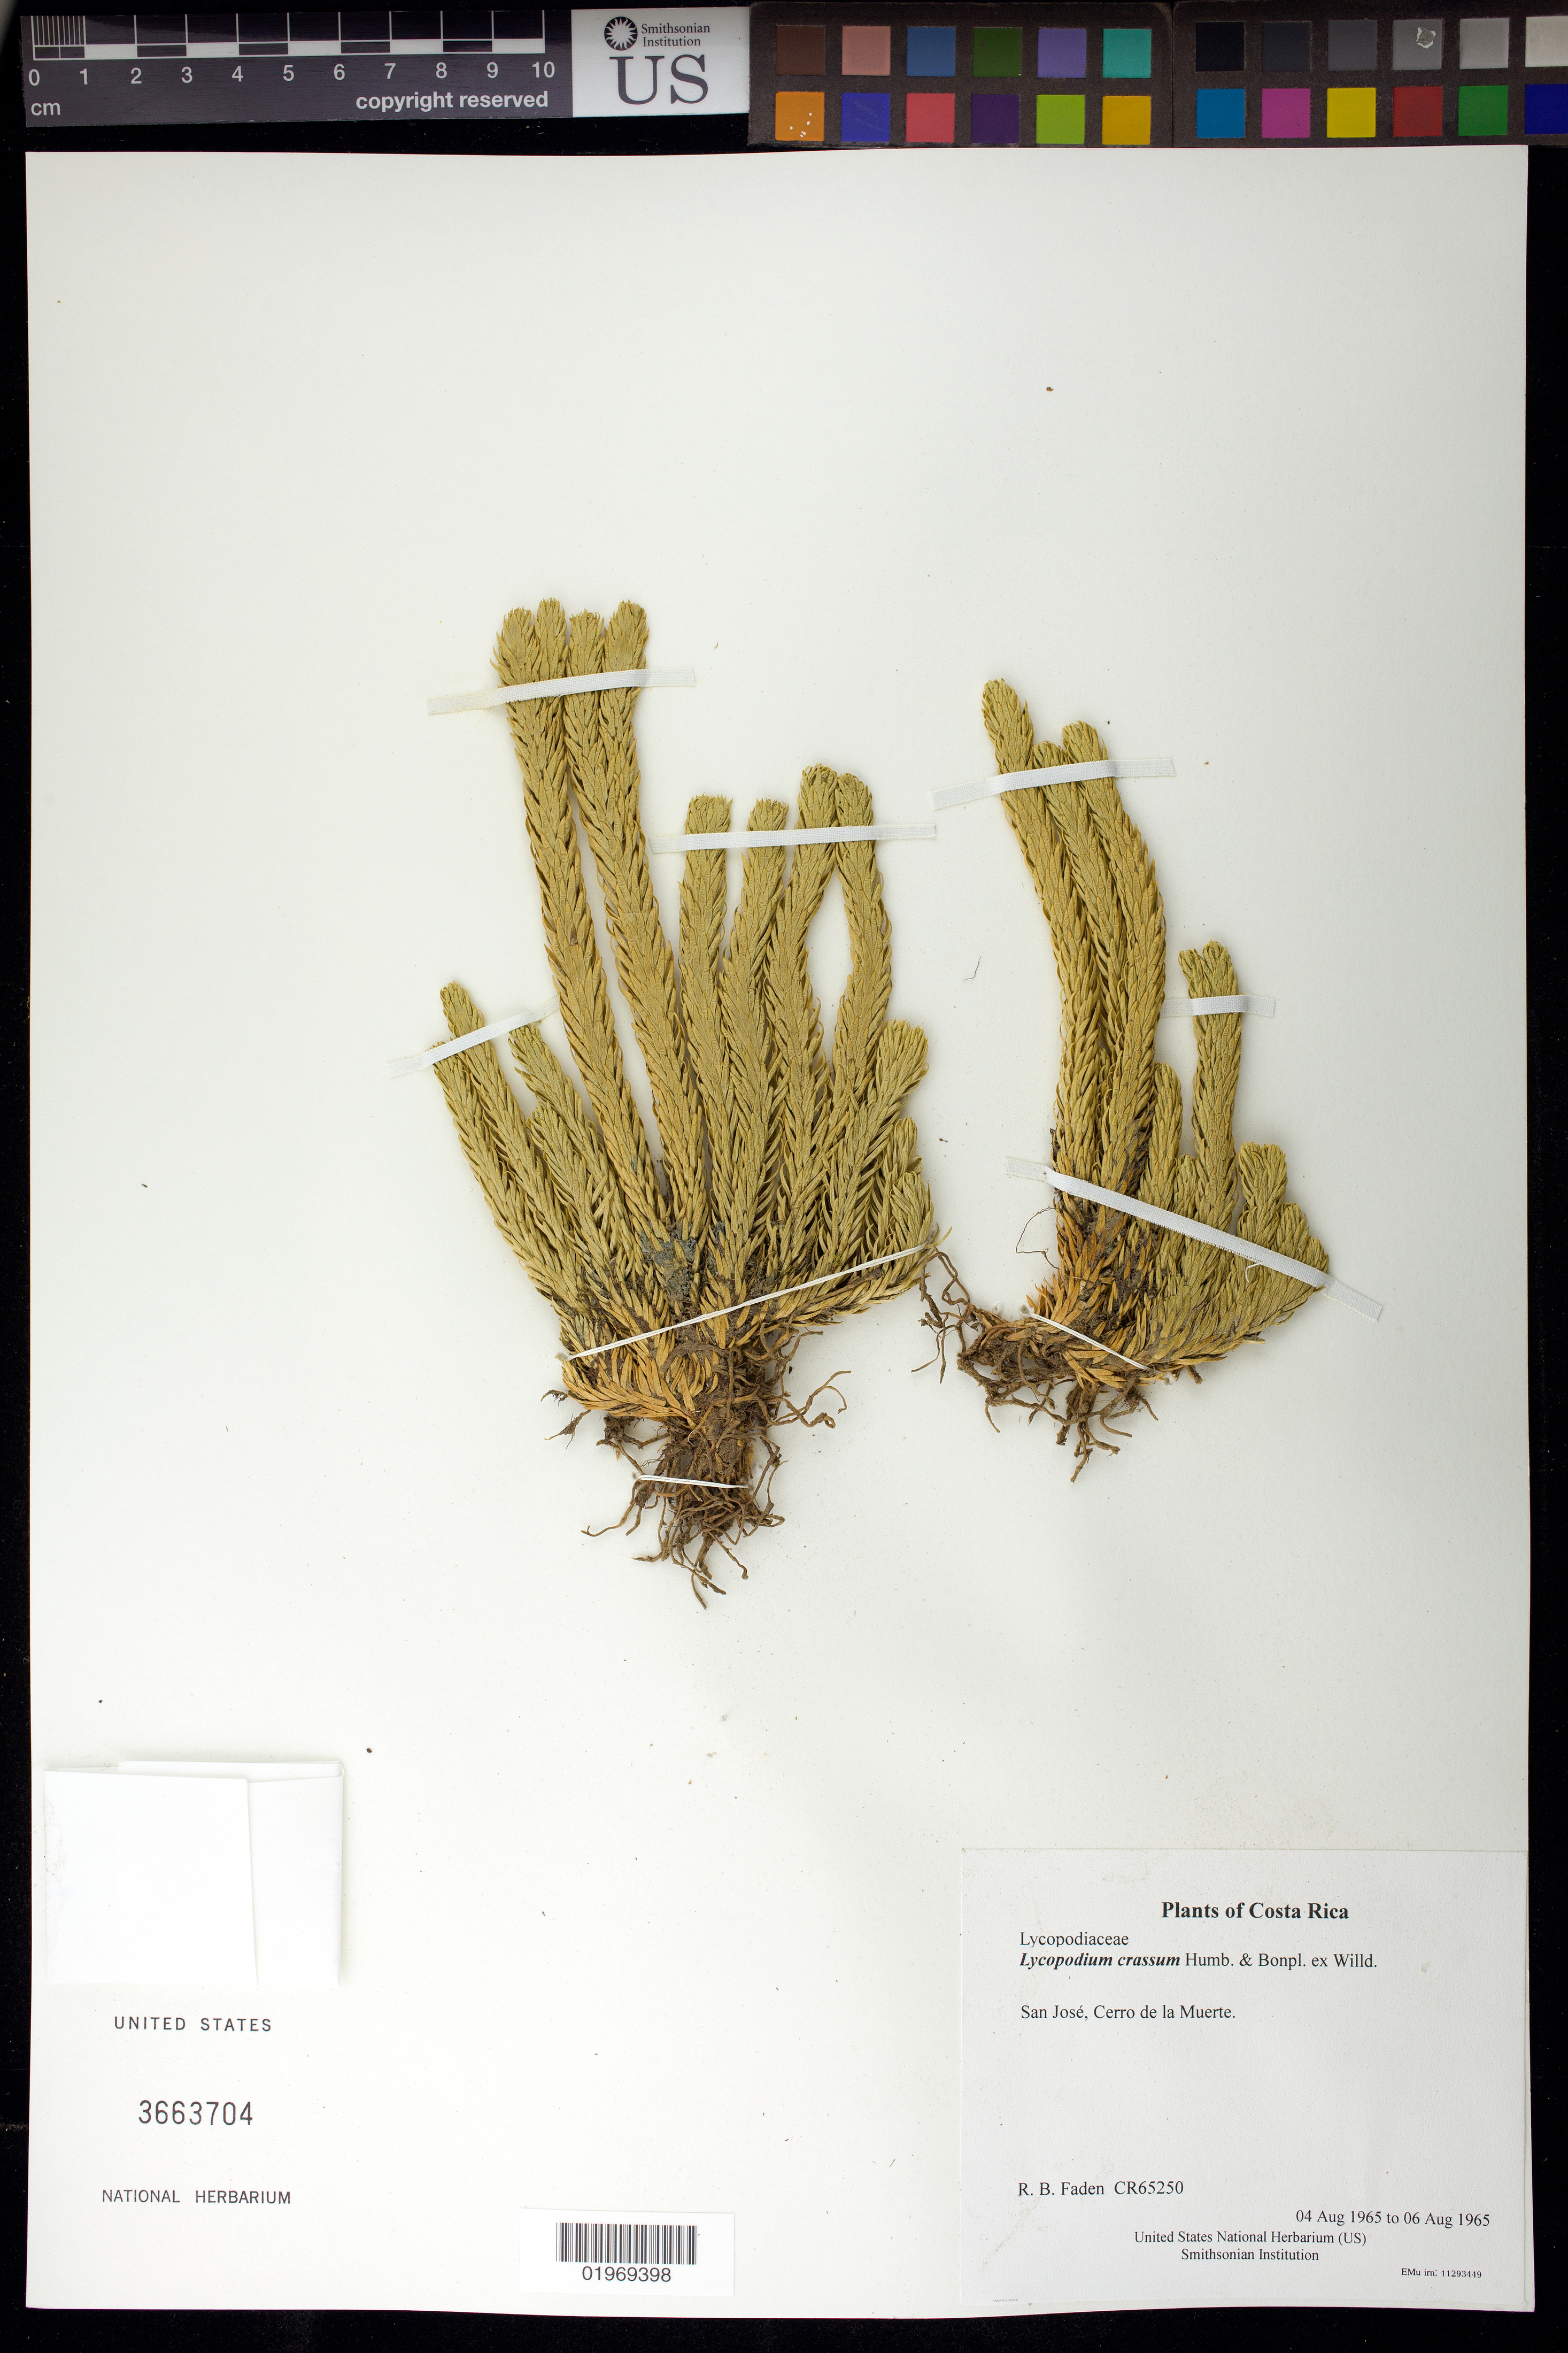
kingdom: Plantae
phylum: Tracheophyta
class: Lycopodiopsida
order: Lycopodiales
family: Lycopodiaceae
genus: Phlegmariurus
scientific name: Phlegmariurus crassus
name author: (Humb. & Bonpl. ex Willd.) B. Øllg.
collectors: R. B. Faden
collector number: CR65250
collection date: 1965-08-04/1965-08-06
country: Costa Rica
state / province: San José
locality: Cerro de la Muerte.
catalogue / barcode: US 3663704